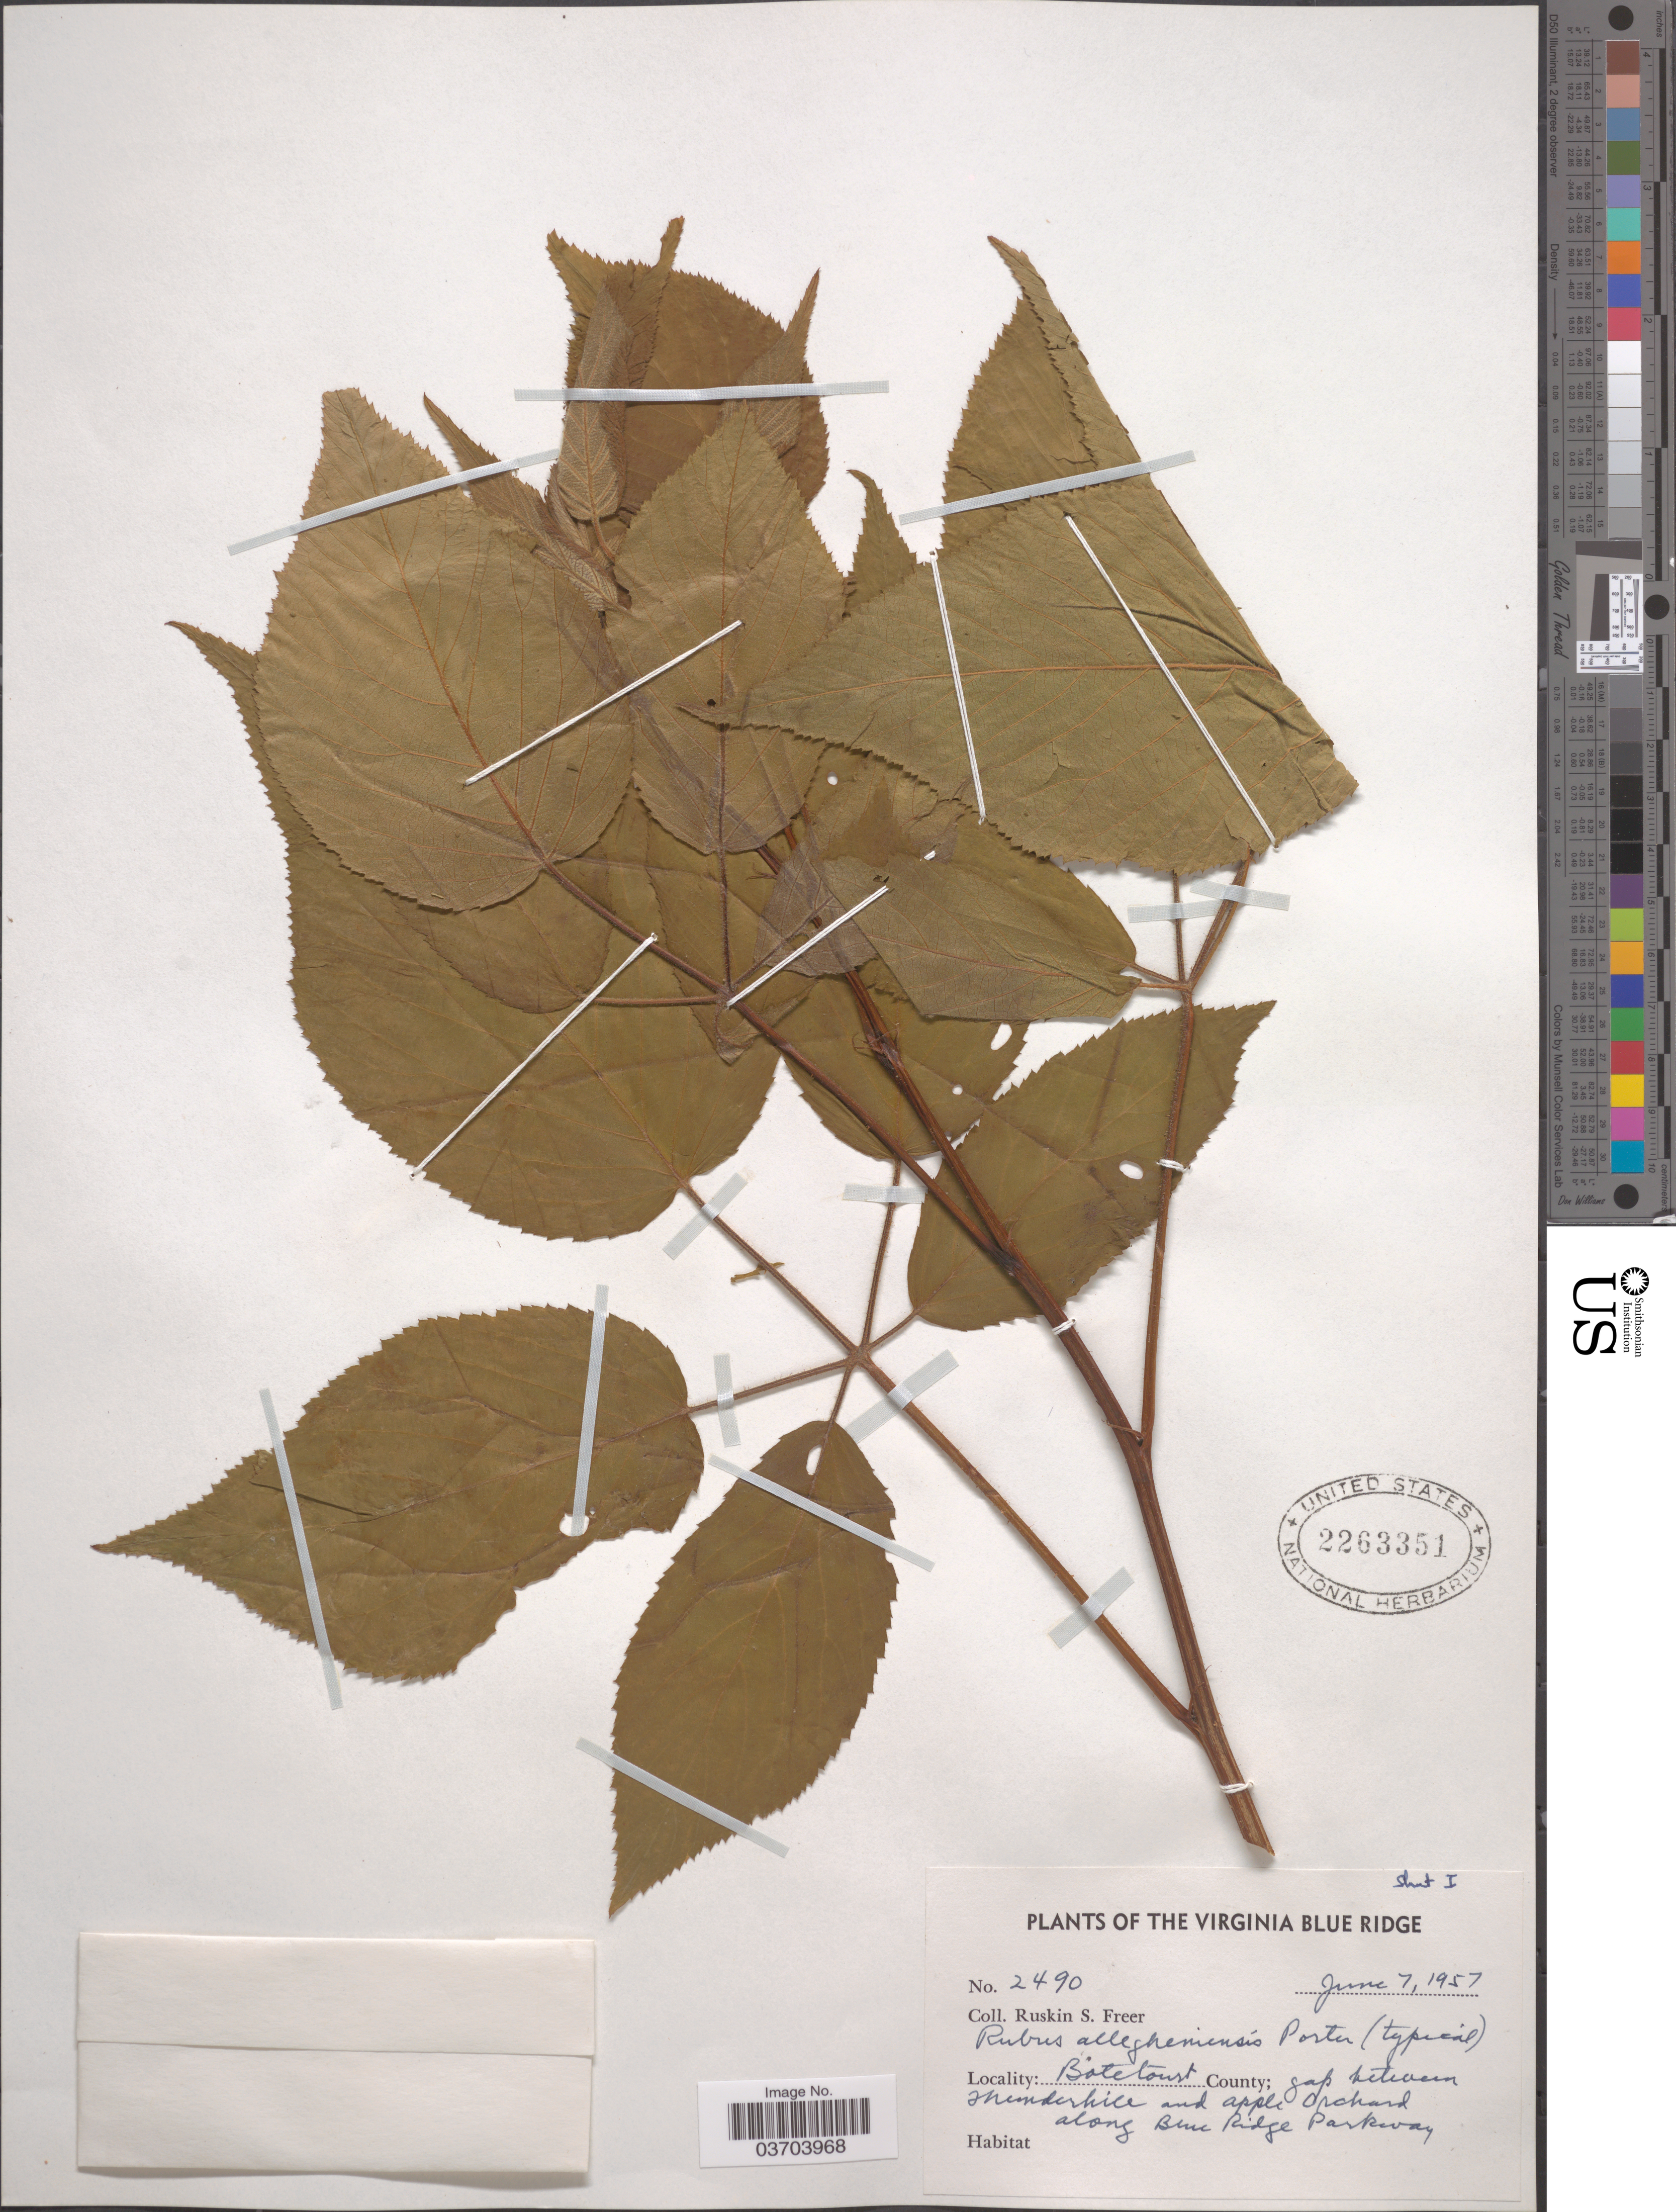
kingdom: Plantae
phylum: Tracheophyta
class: Magnoliopsida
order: Rosales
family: Rosaceae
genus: Rubus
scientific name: Rubus allegheniensis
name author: Porter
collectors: R. Freer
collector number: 2490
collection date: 1957-06-07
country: United States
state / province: Virginia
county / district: Botetourt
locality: The Virginia Blue Ridge. Botetourt County; gap between Thunderhill and apple orchard along Blue Ridge Parkway.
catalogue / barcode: US 2263351